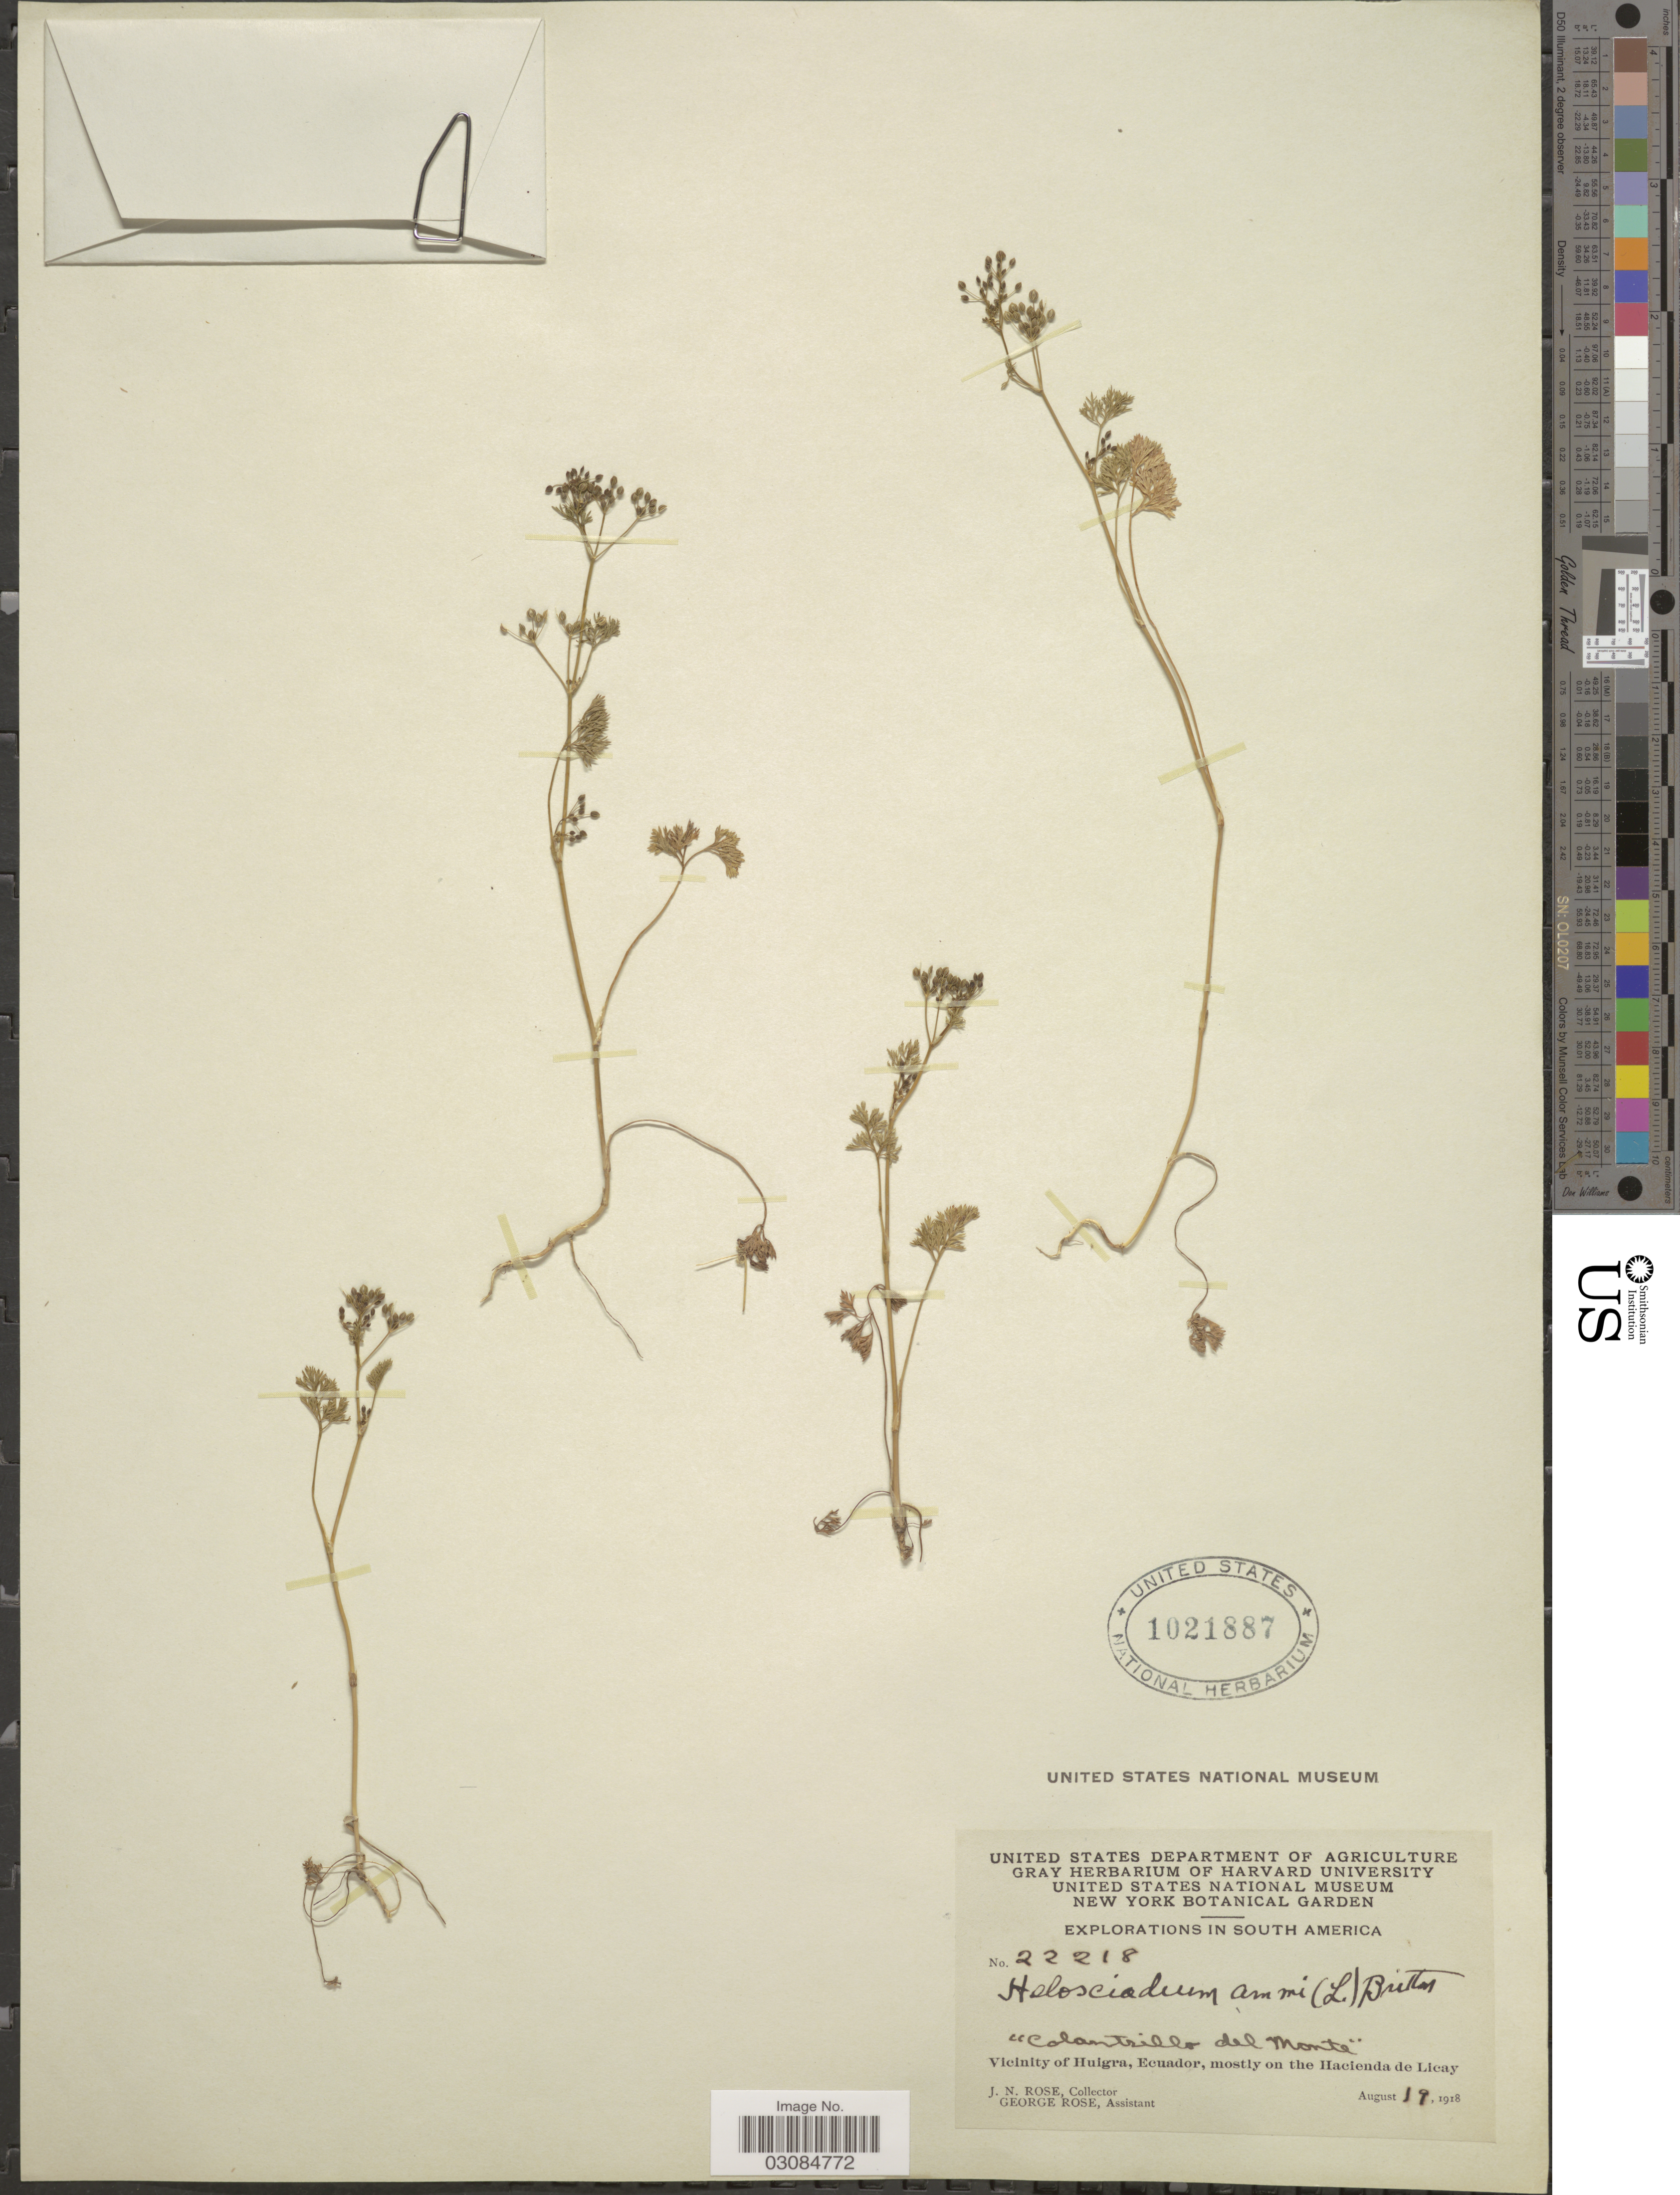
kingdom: Plantae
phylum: Tracheophyta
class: Magnoliopsida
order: Apiales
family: Apiaceae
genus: Trachyspermum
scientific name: Trachyspermum ammi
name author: (L.) Sprague ex Turrill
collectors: J. N. Rose & G. Rose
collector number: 22218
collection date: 1918-08-19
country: Ecuador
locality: Colantrillo del Monte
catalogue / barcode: US 1021887